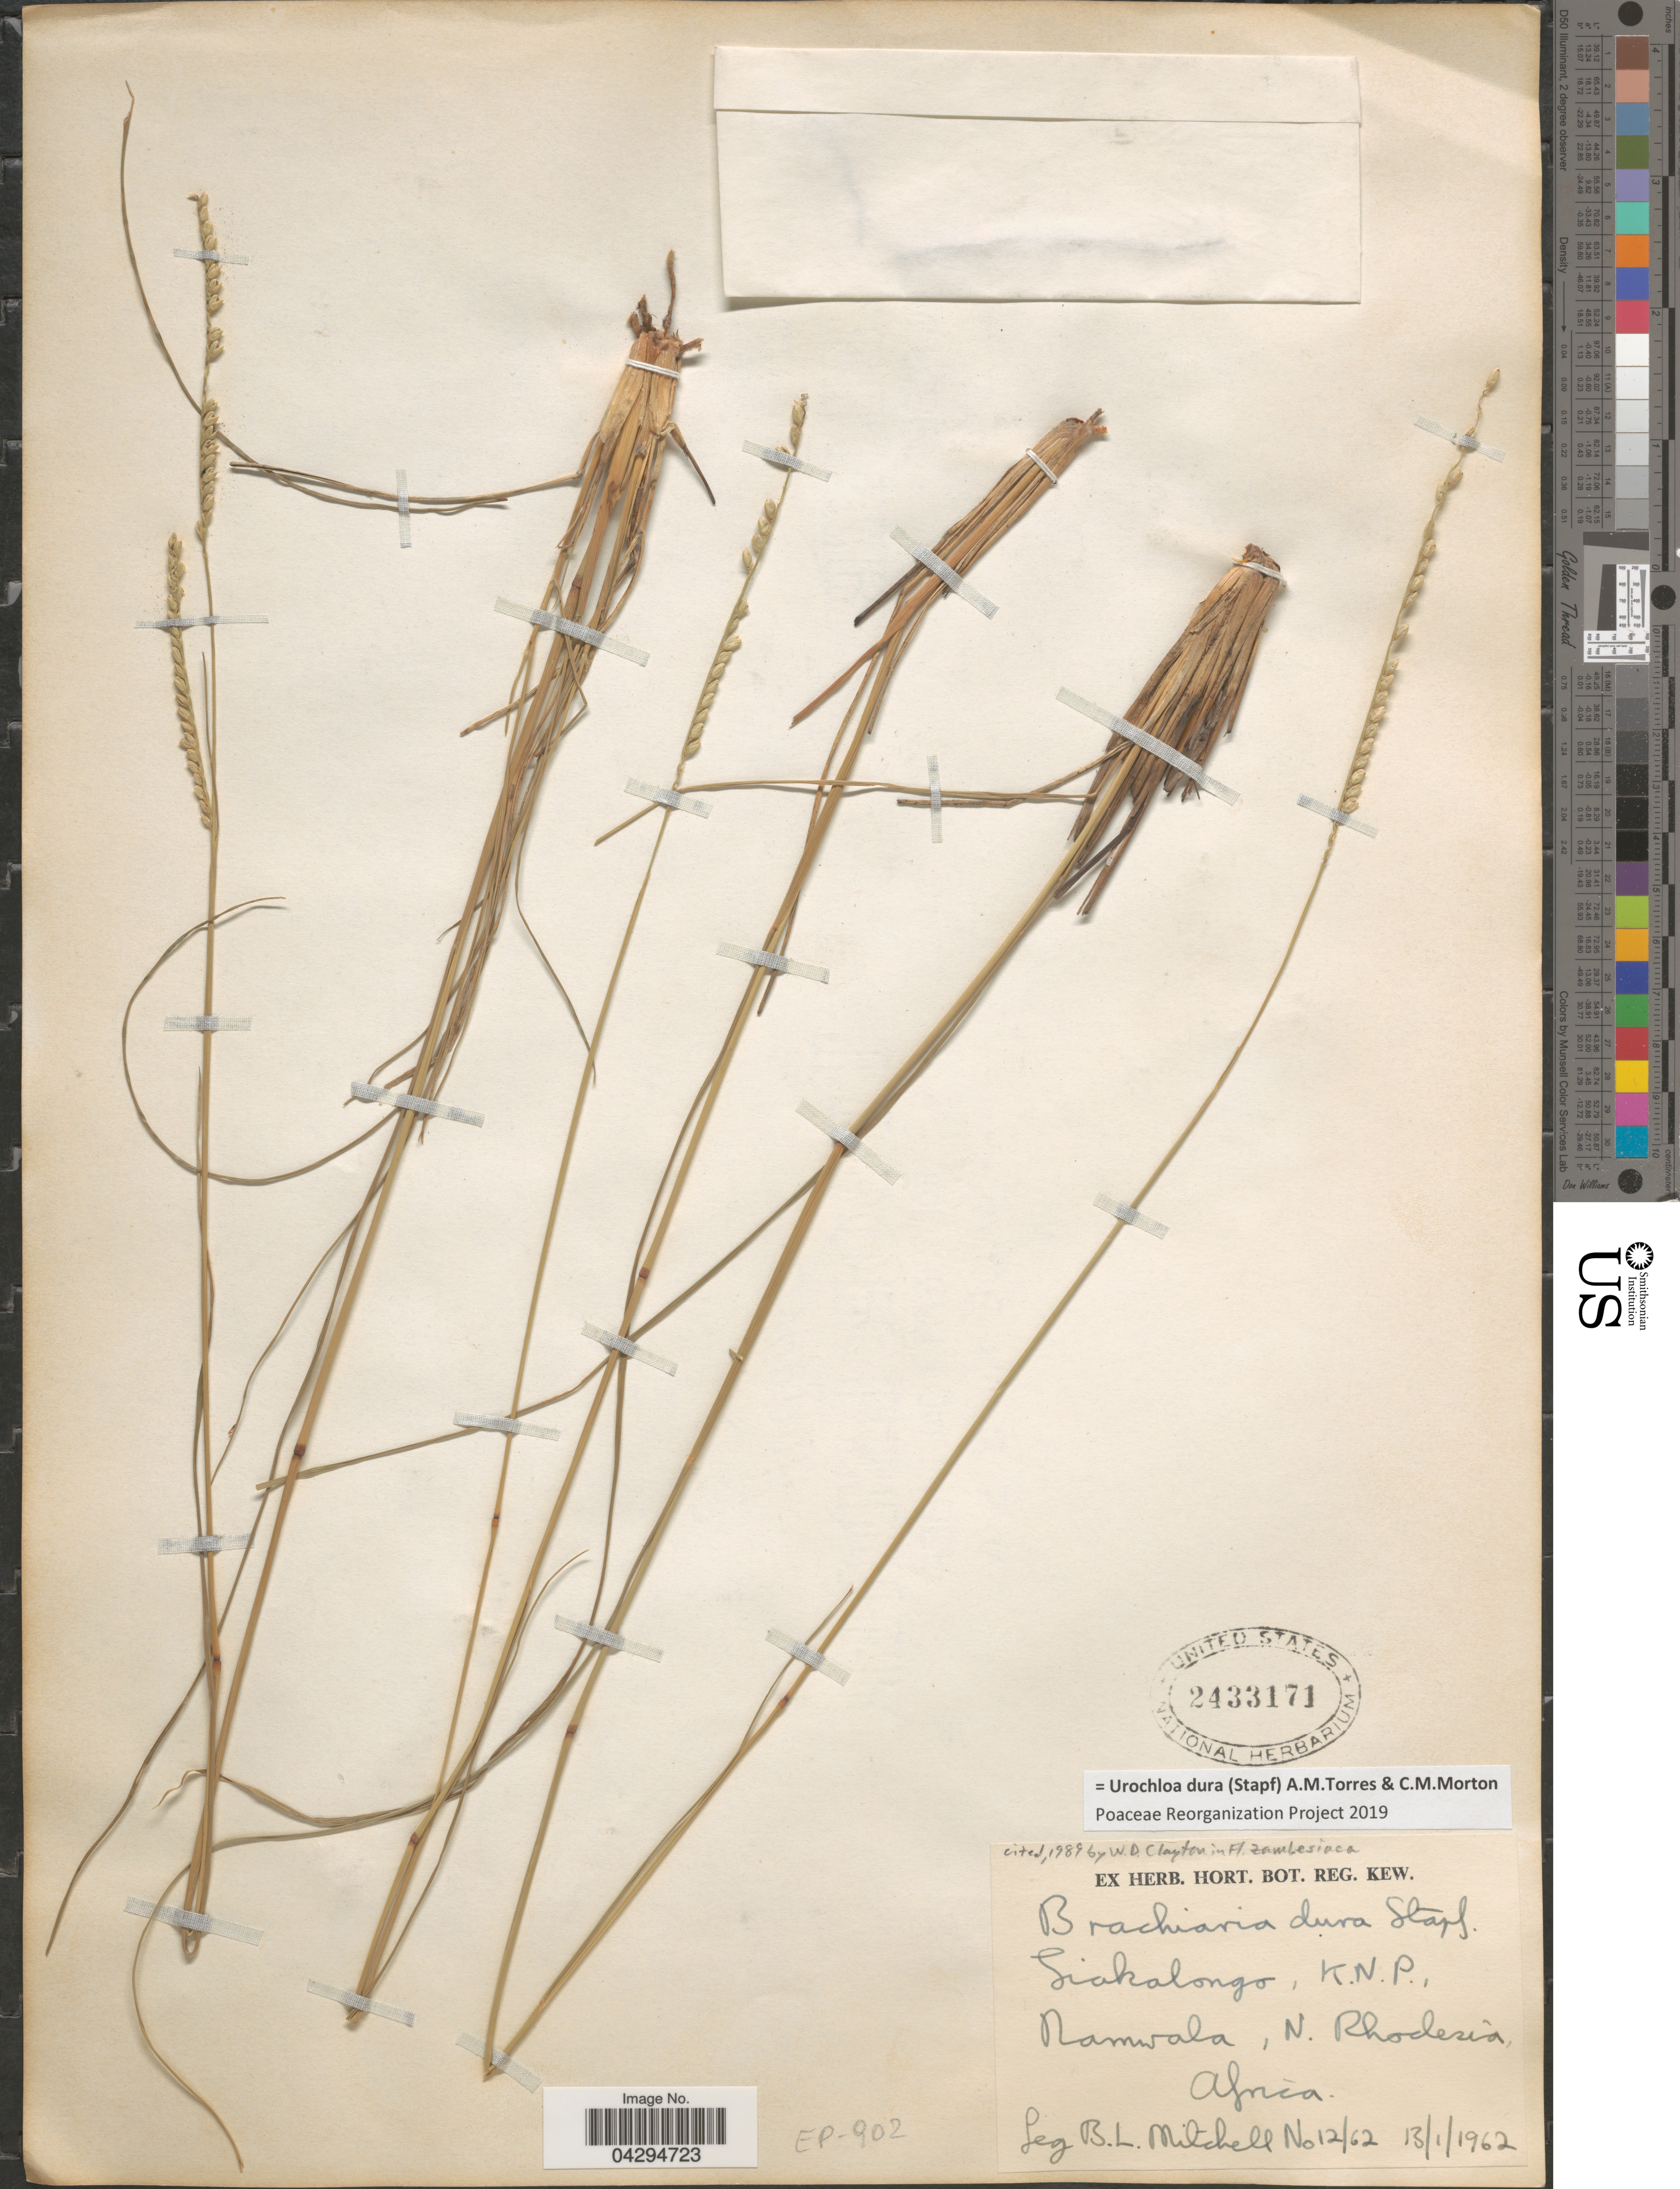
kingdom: Plantae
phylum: Tracheophyta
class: Liliopsida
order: Poales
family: Poaceae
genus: Urochloa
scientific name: Urochloa dura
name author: (Stapf) A.M. Torres & C.M. Morton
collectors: B. Mitchell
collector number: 12/62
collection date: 1962-01-13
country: Zambia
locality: Siakalongo, K. N. P., Namwala, N. Rhodesia.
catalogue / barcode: US 2433171